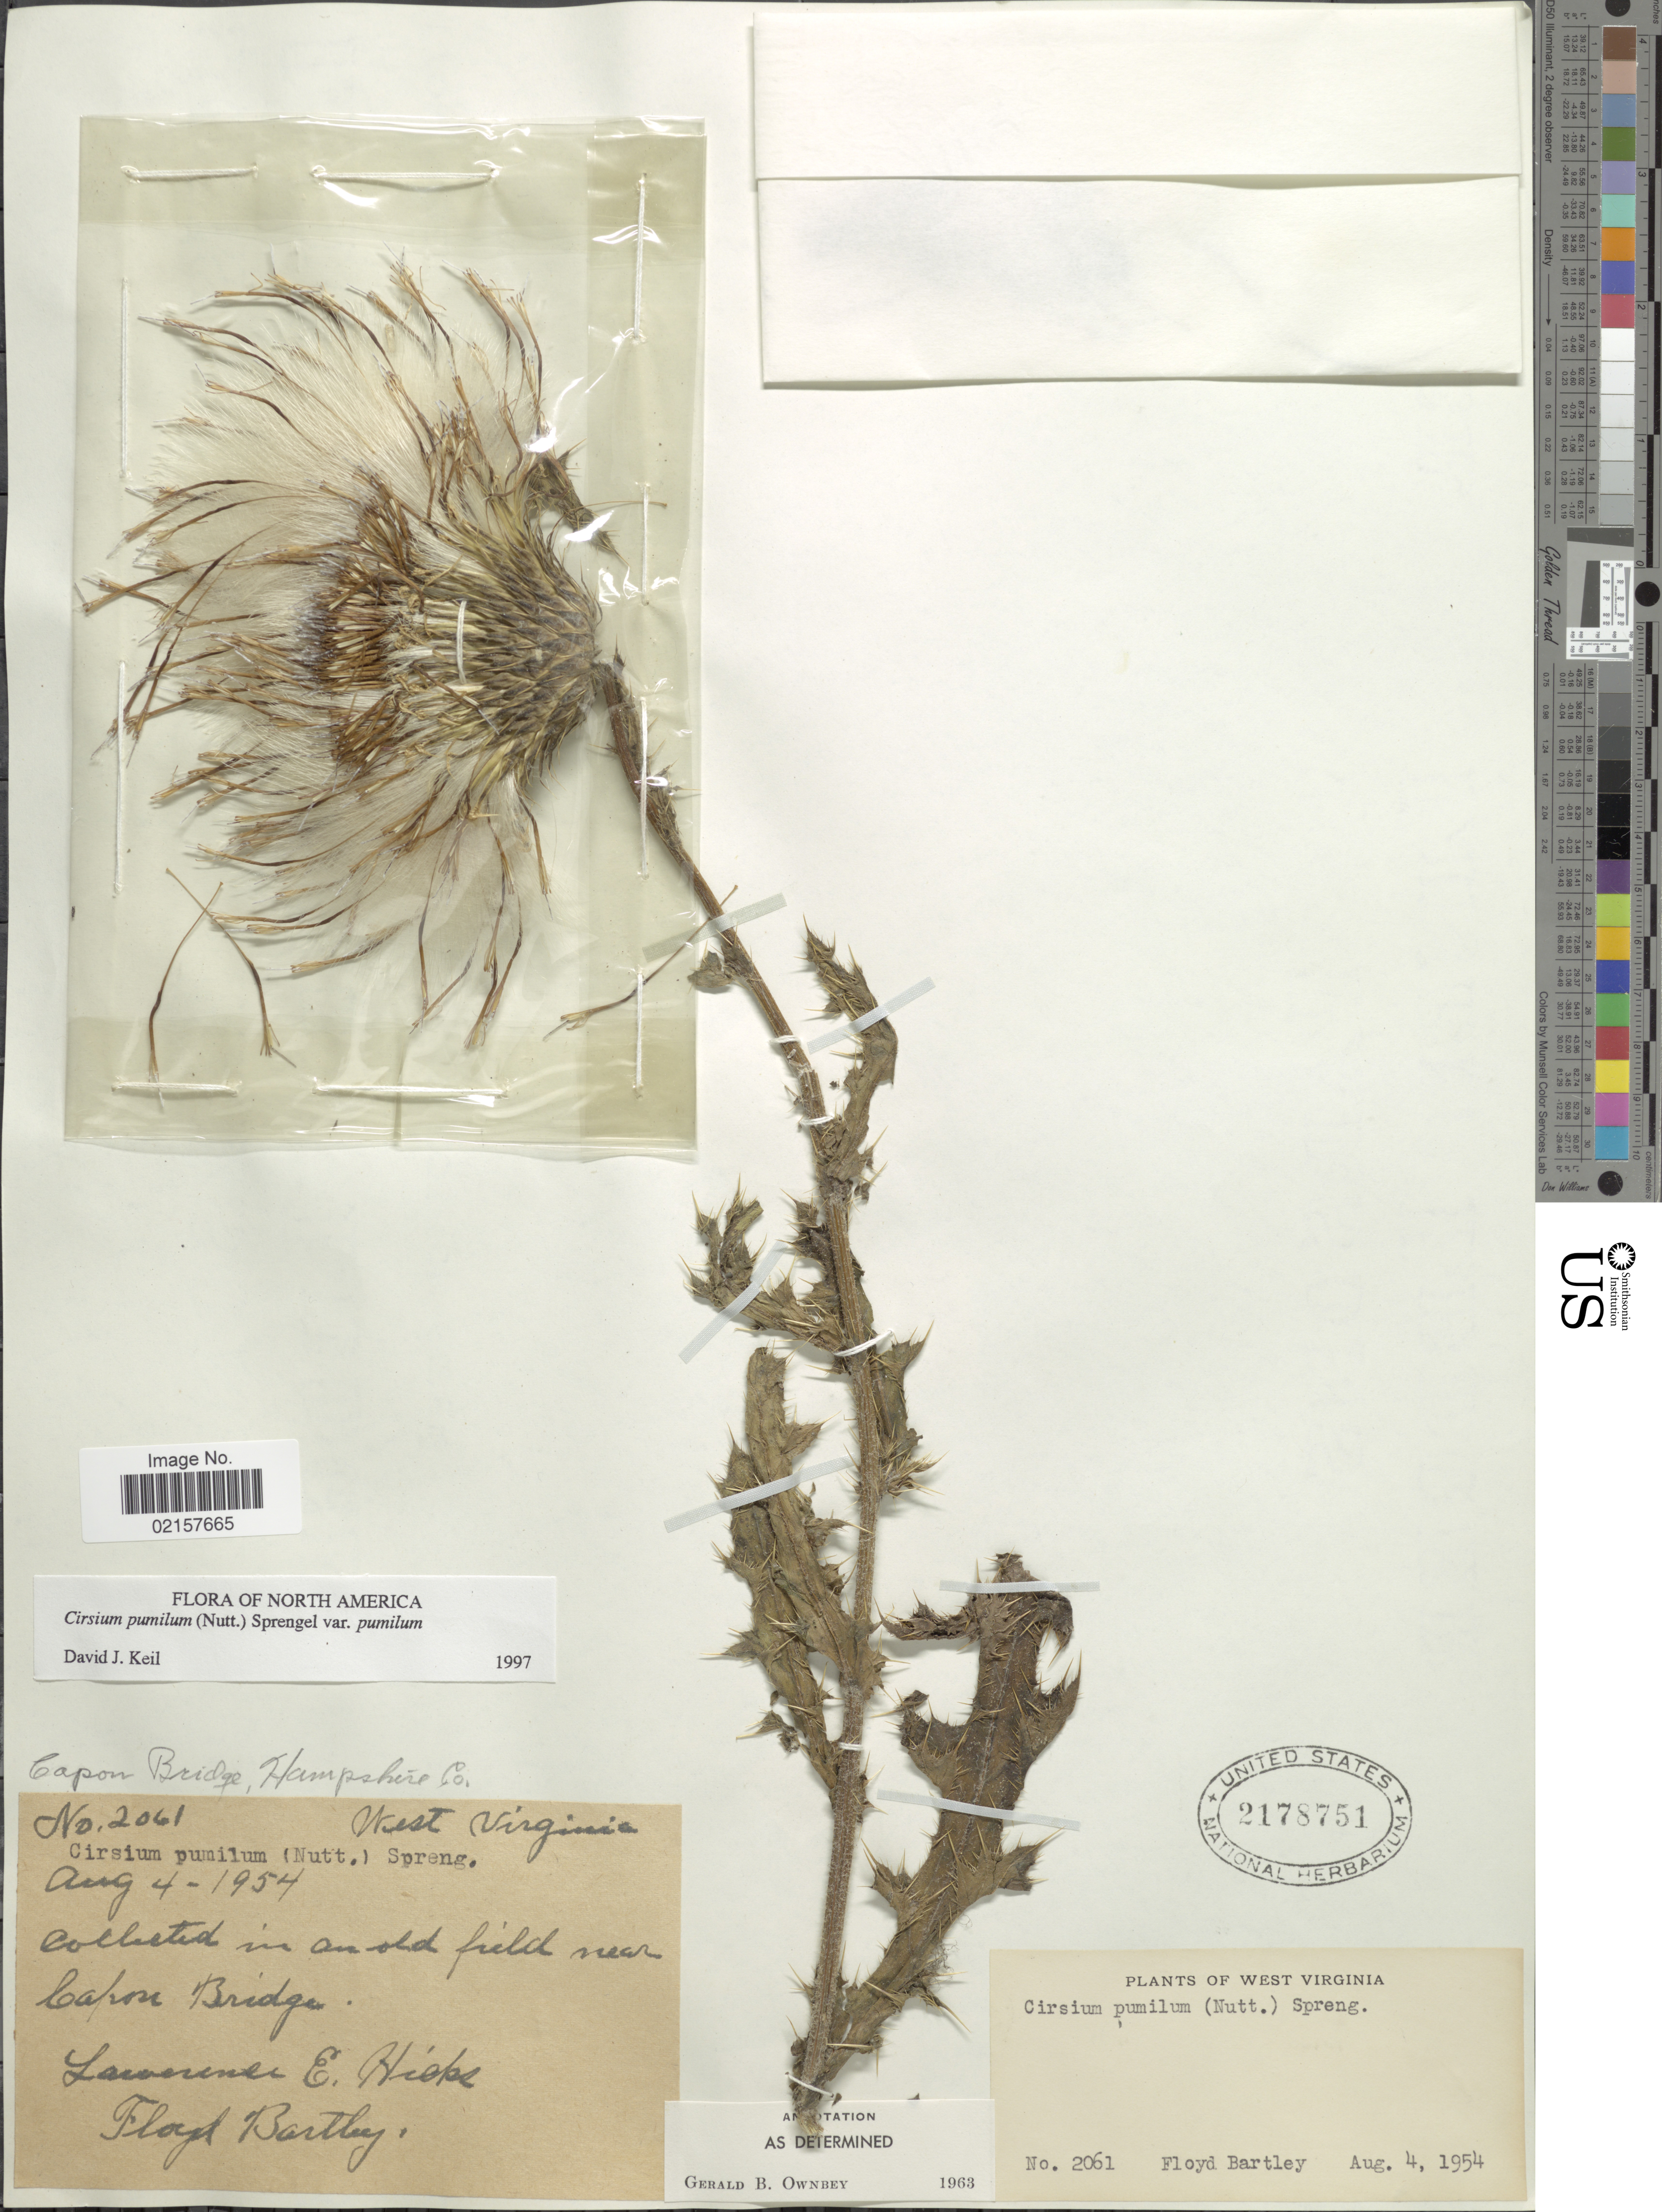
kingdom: Plantae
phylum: Tracheophyta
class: Magnoliopsida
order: Asterales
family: Asteraceae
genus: Cirsium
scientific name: Cirsium pumilum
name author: (Nutt.) Spreng.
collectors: L. E. Hicks & F. Bartley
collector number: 2061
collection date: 1954-08-04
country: United States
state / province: West Virginia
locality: In an old field near Capon Bridge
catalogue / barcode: US 2178751